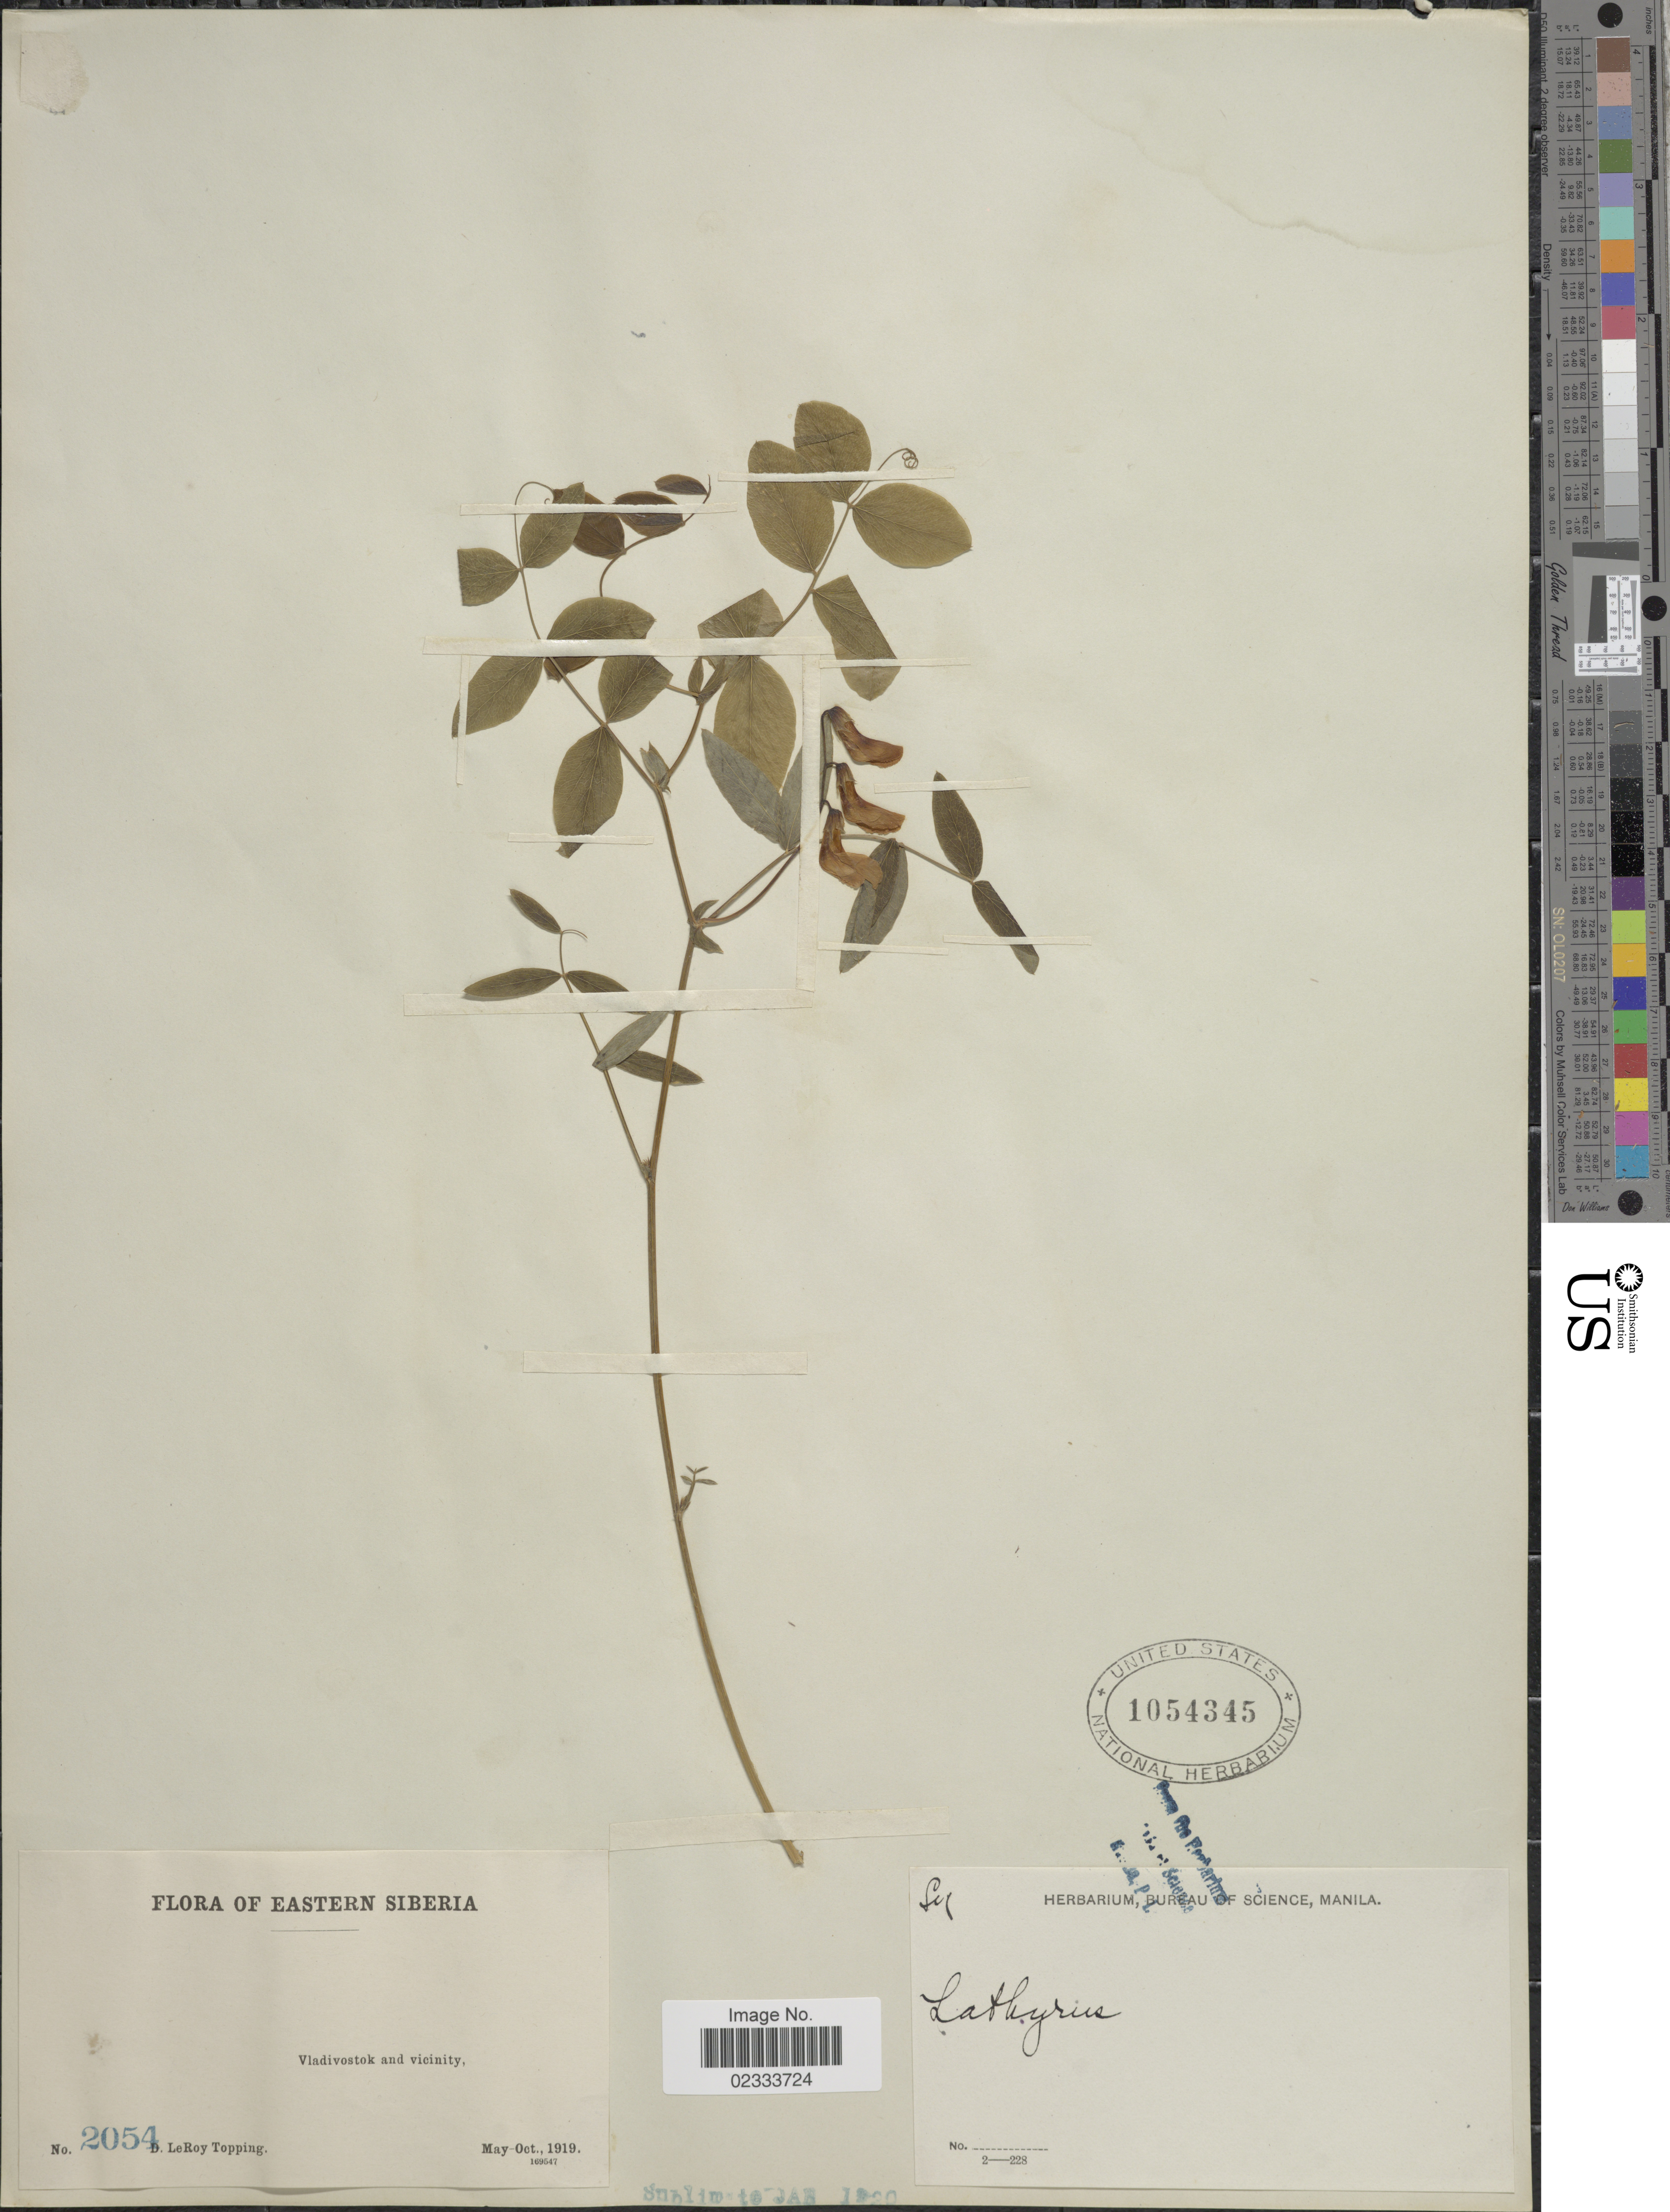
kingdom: Plantae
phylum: Tracheophyta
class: Magnoliopsida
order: Fabales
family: Fabaceae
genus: Lathyrus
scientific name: Lathyrus sp.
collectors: D. L. Topping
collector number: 2054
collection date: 1919-05/1919-10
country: Russian Federation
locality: Eastern Siberia, Vladivostok and vicinity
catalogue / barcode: US 1054345